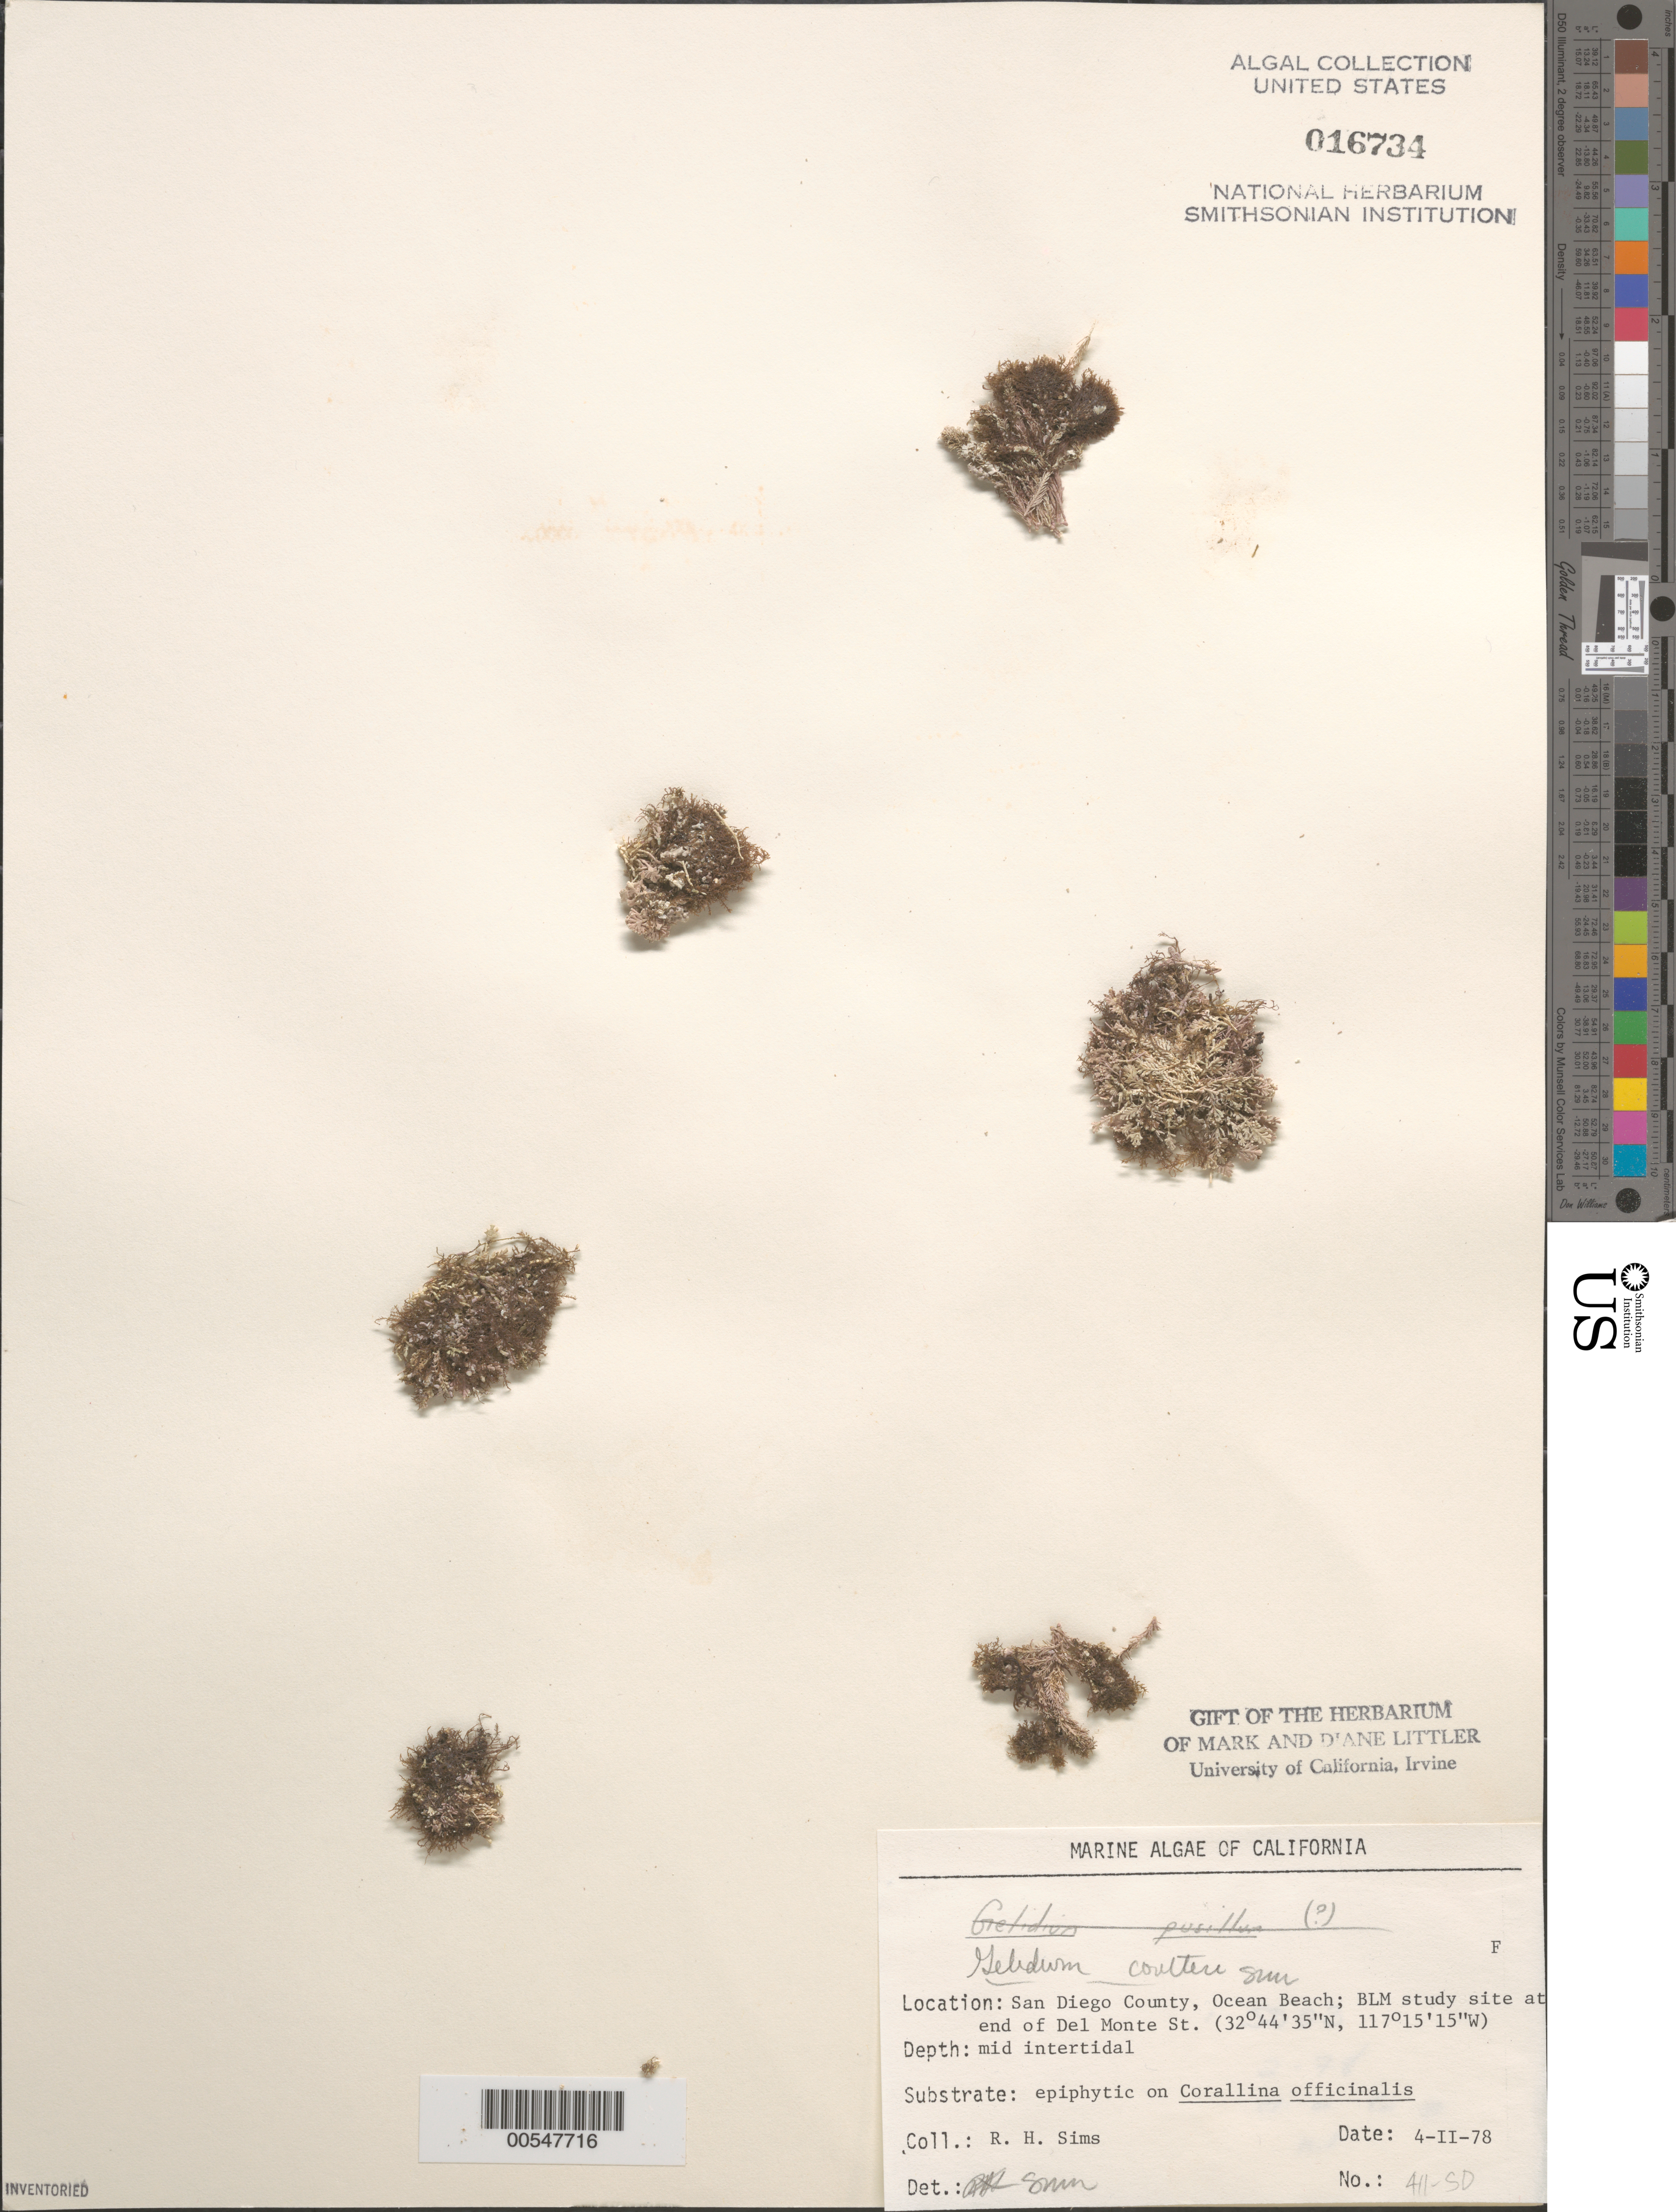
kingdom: Plantae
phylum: Rhodophyta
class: Florideophyceae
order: Gelidiales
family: Gelidiaceae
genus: Gelidium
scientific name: Gelidium coulteri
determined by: Sims, Robert H.; Murray, S. N.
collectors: R. H. Sims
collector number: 411-SD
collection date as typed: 04 Feb 1978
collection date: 1978-02-04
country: United States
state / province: California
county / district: San Diego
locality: Ocean Beach, end of Del Monte Street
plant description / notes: BLM-SOCALBIGHT Rocky Intertidal Survey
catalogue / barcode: US 16734